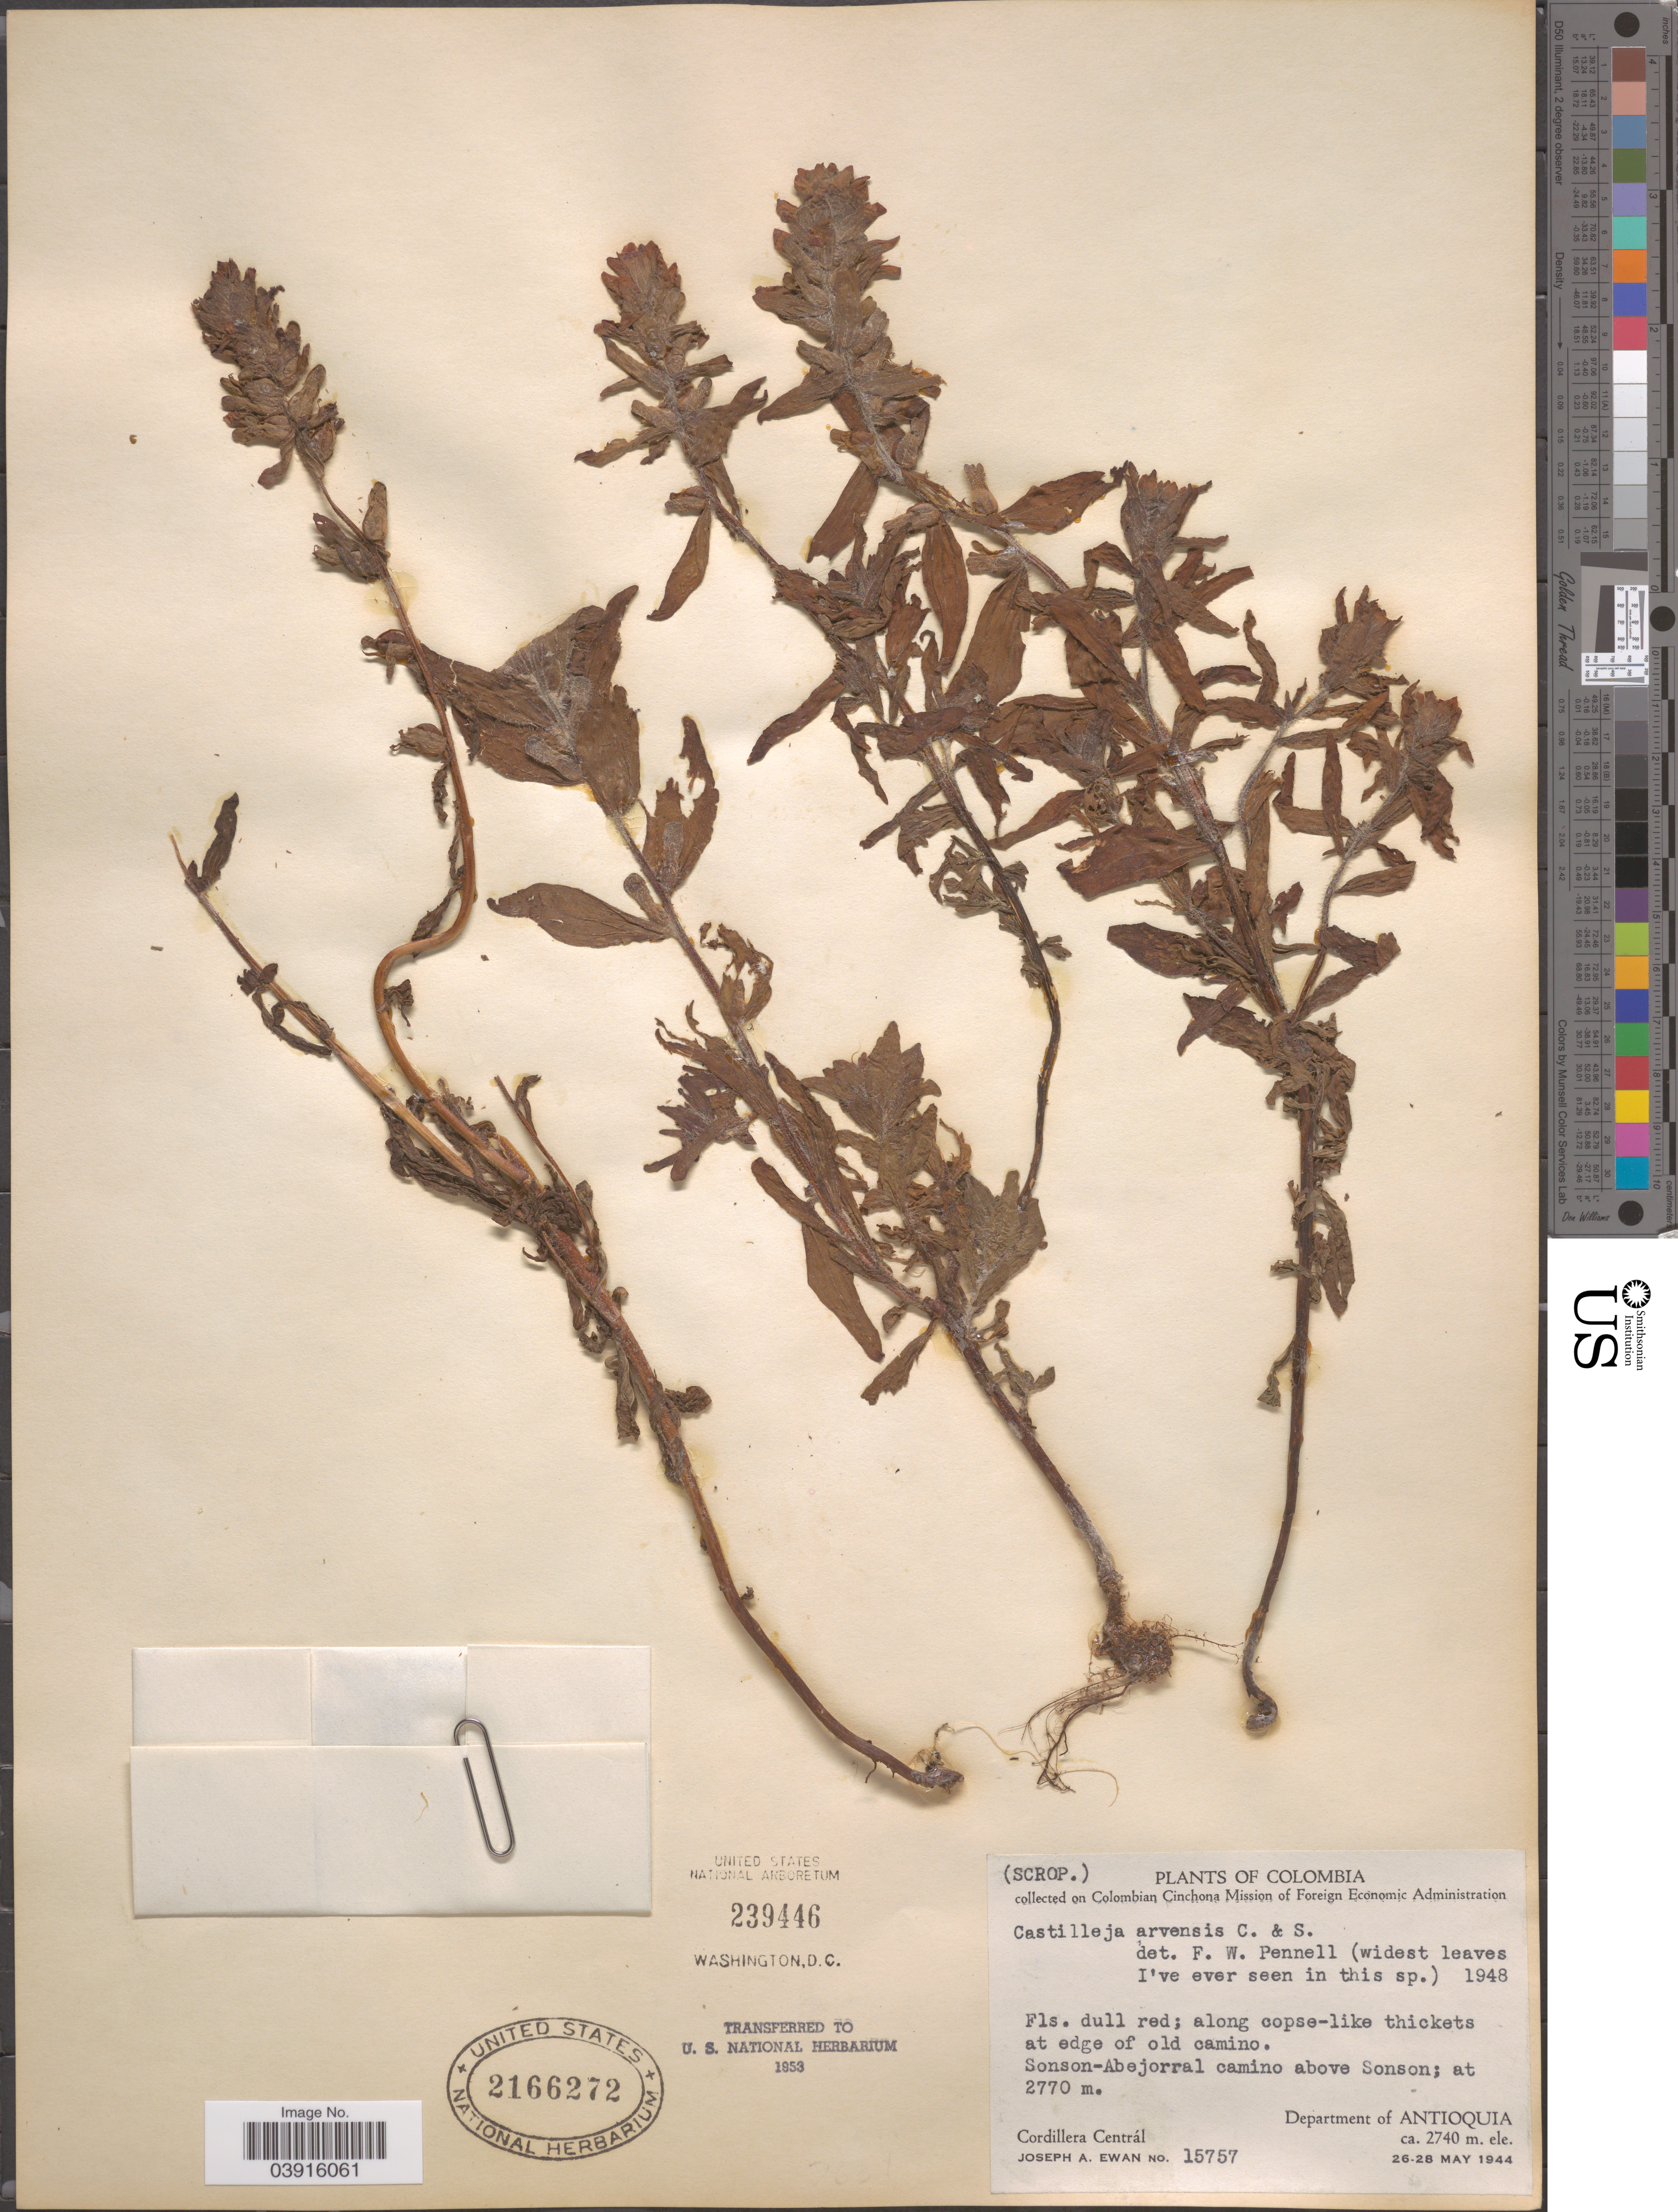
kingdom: Plantae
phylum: Tracheophyta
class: Magnoliopsida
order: Lamiales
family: Orobanchaceae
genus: Castilleja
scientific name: Castilleja arvensis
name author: Schltdl. & Cham.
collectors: J. A. Ewan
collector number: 15757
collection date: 1944-05-26/1944-05-28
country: Colombia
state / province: Antioquia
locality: Sonson-Aberjorral camino above Sonson. Department of Antioquia. Cordillera Centrál.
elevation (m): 2770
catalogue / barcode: US 2166272